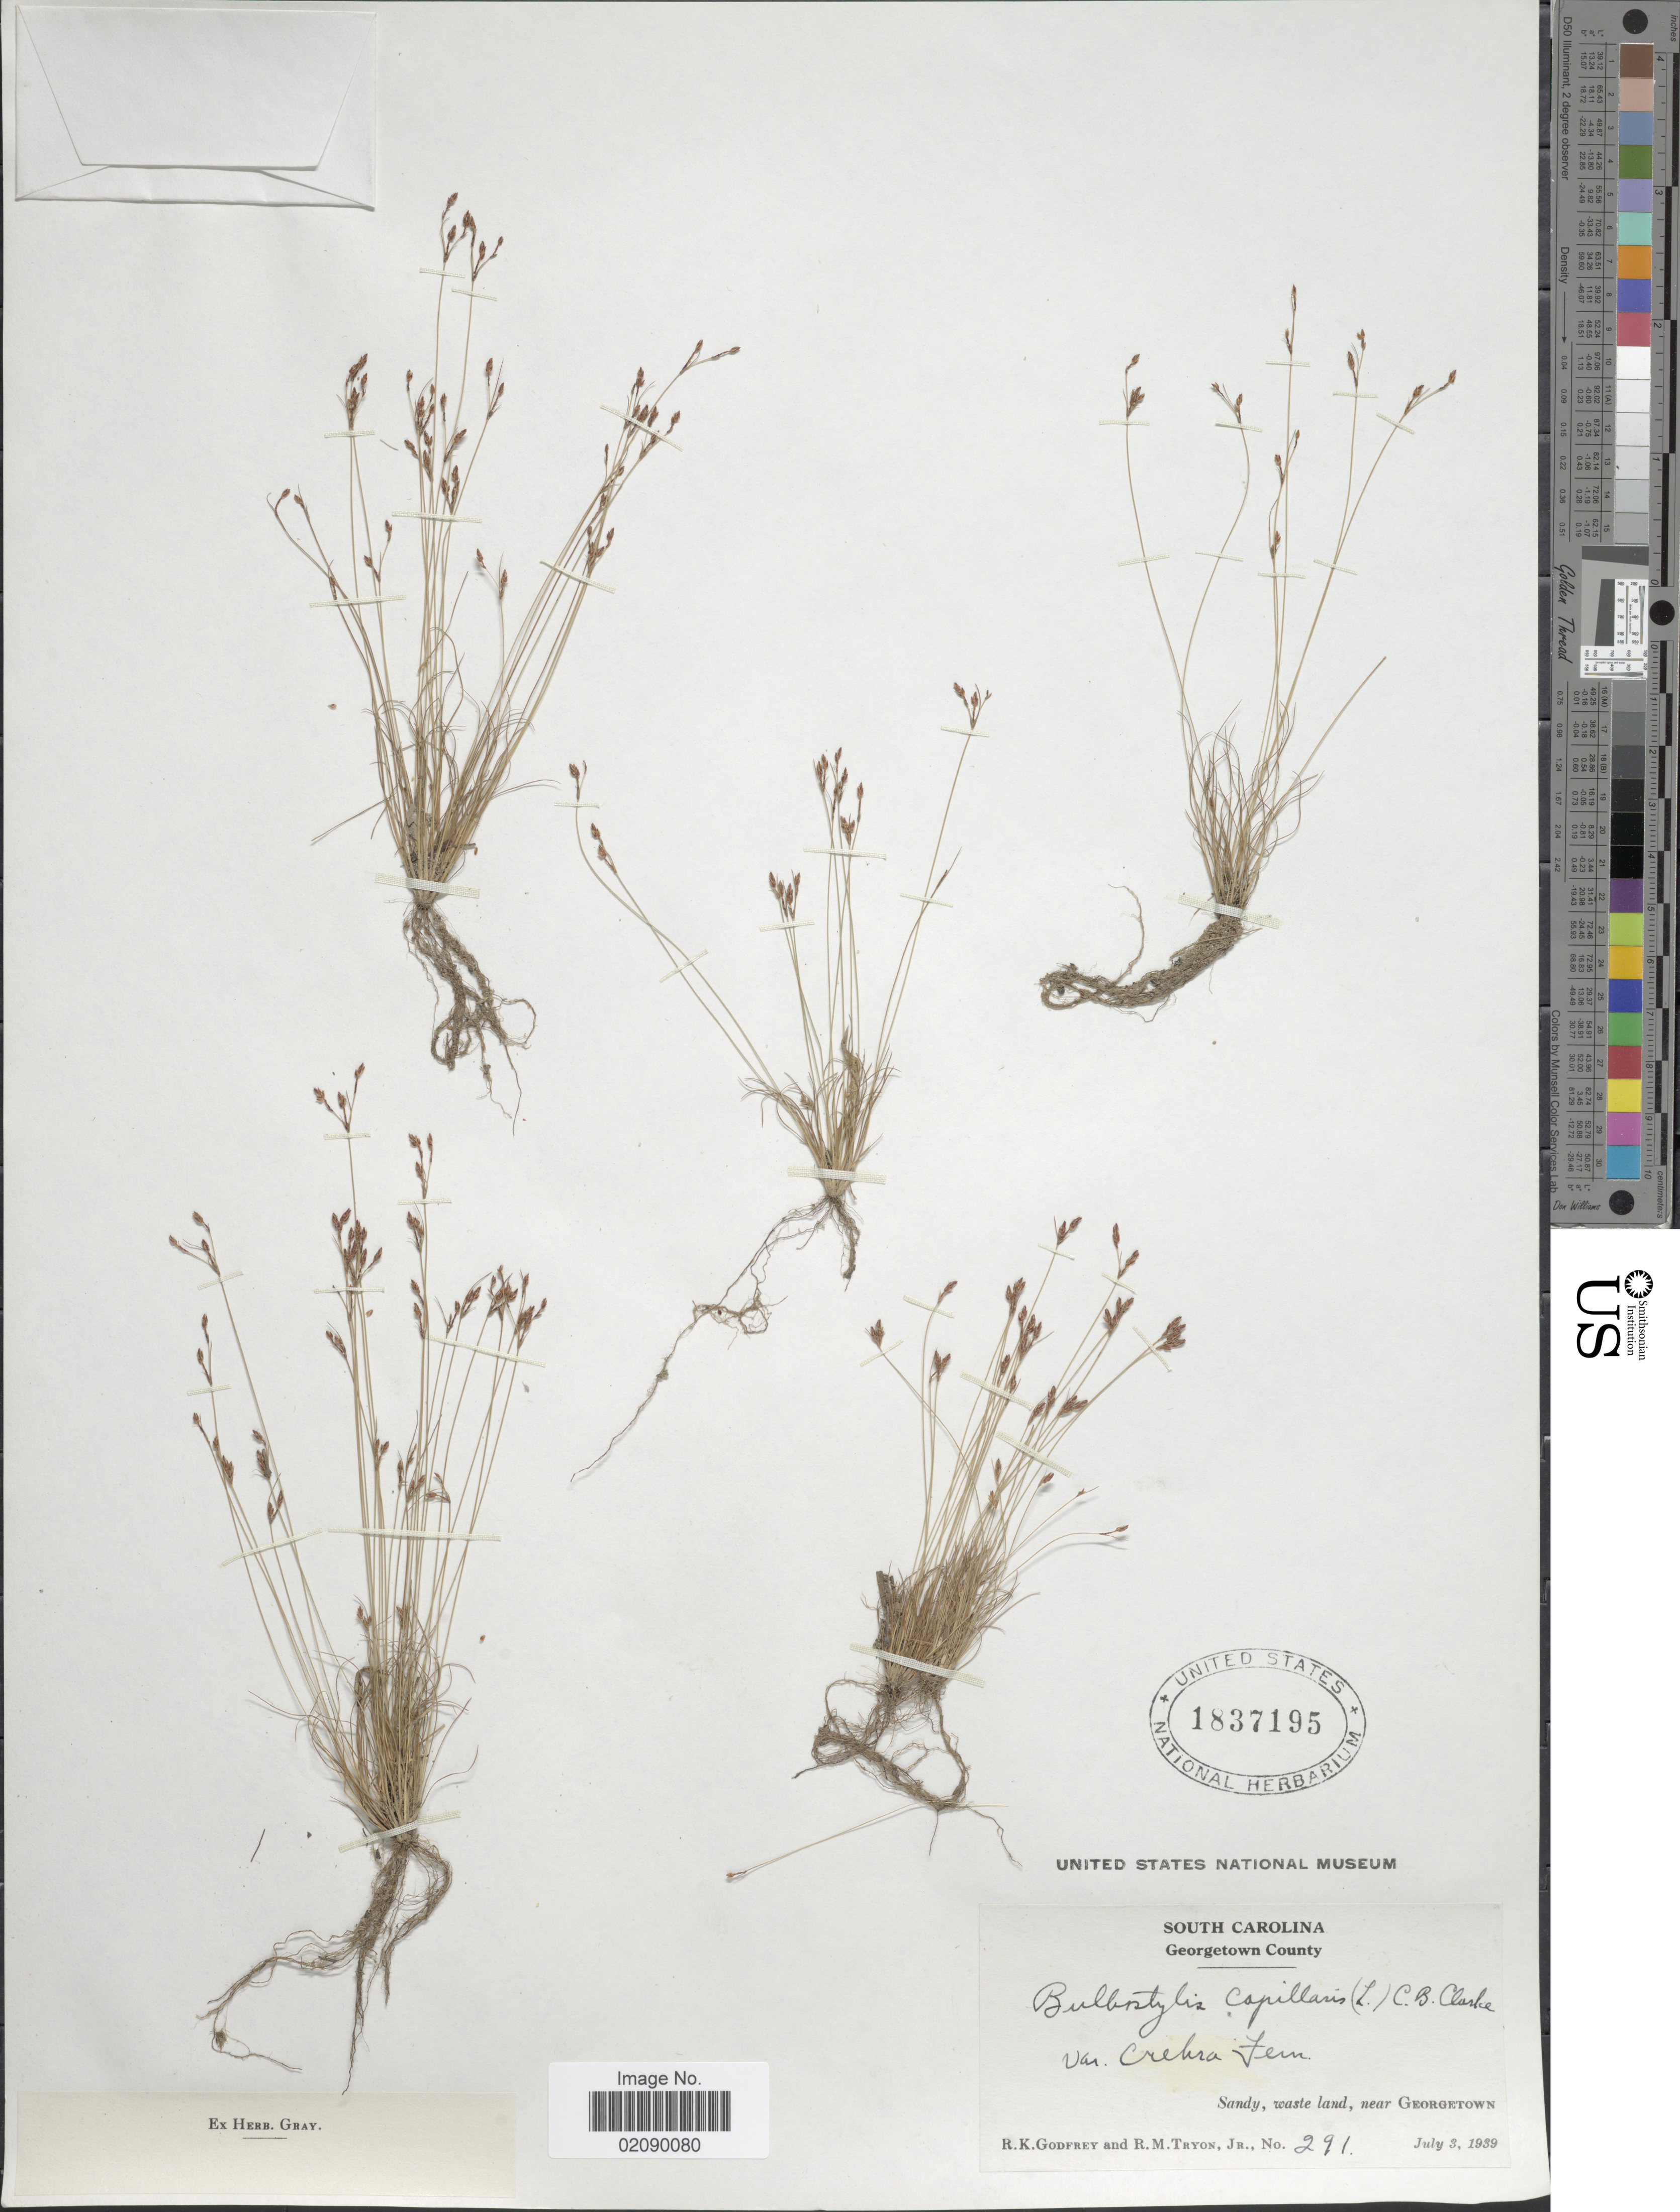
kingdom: Plantae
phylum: Tracheophyta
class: Liliopsida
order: Poales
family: Cyperaceae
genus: Bulbostylis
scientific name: Bulbostylis capillaris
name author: (L.) Kunth ex C.B. Clarke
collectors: R. K. Godfrey & R. M. Tryon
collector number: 291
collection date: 1939-07-03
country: United States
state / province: South Carolina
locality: Georgetown County, Sandy, waste land, near Georgetown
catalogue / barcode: US 1837195